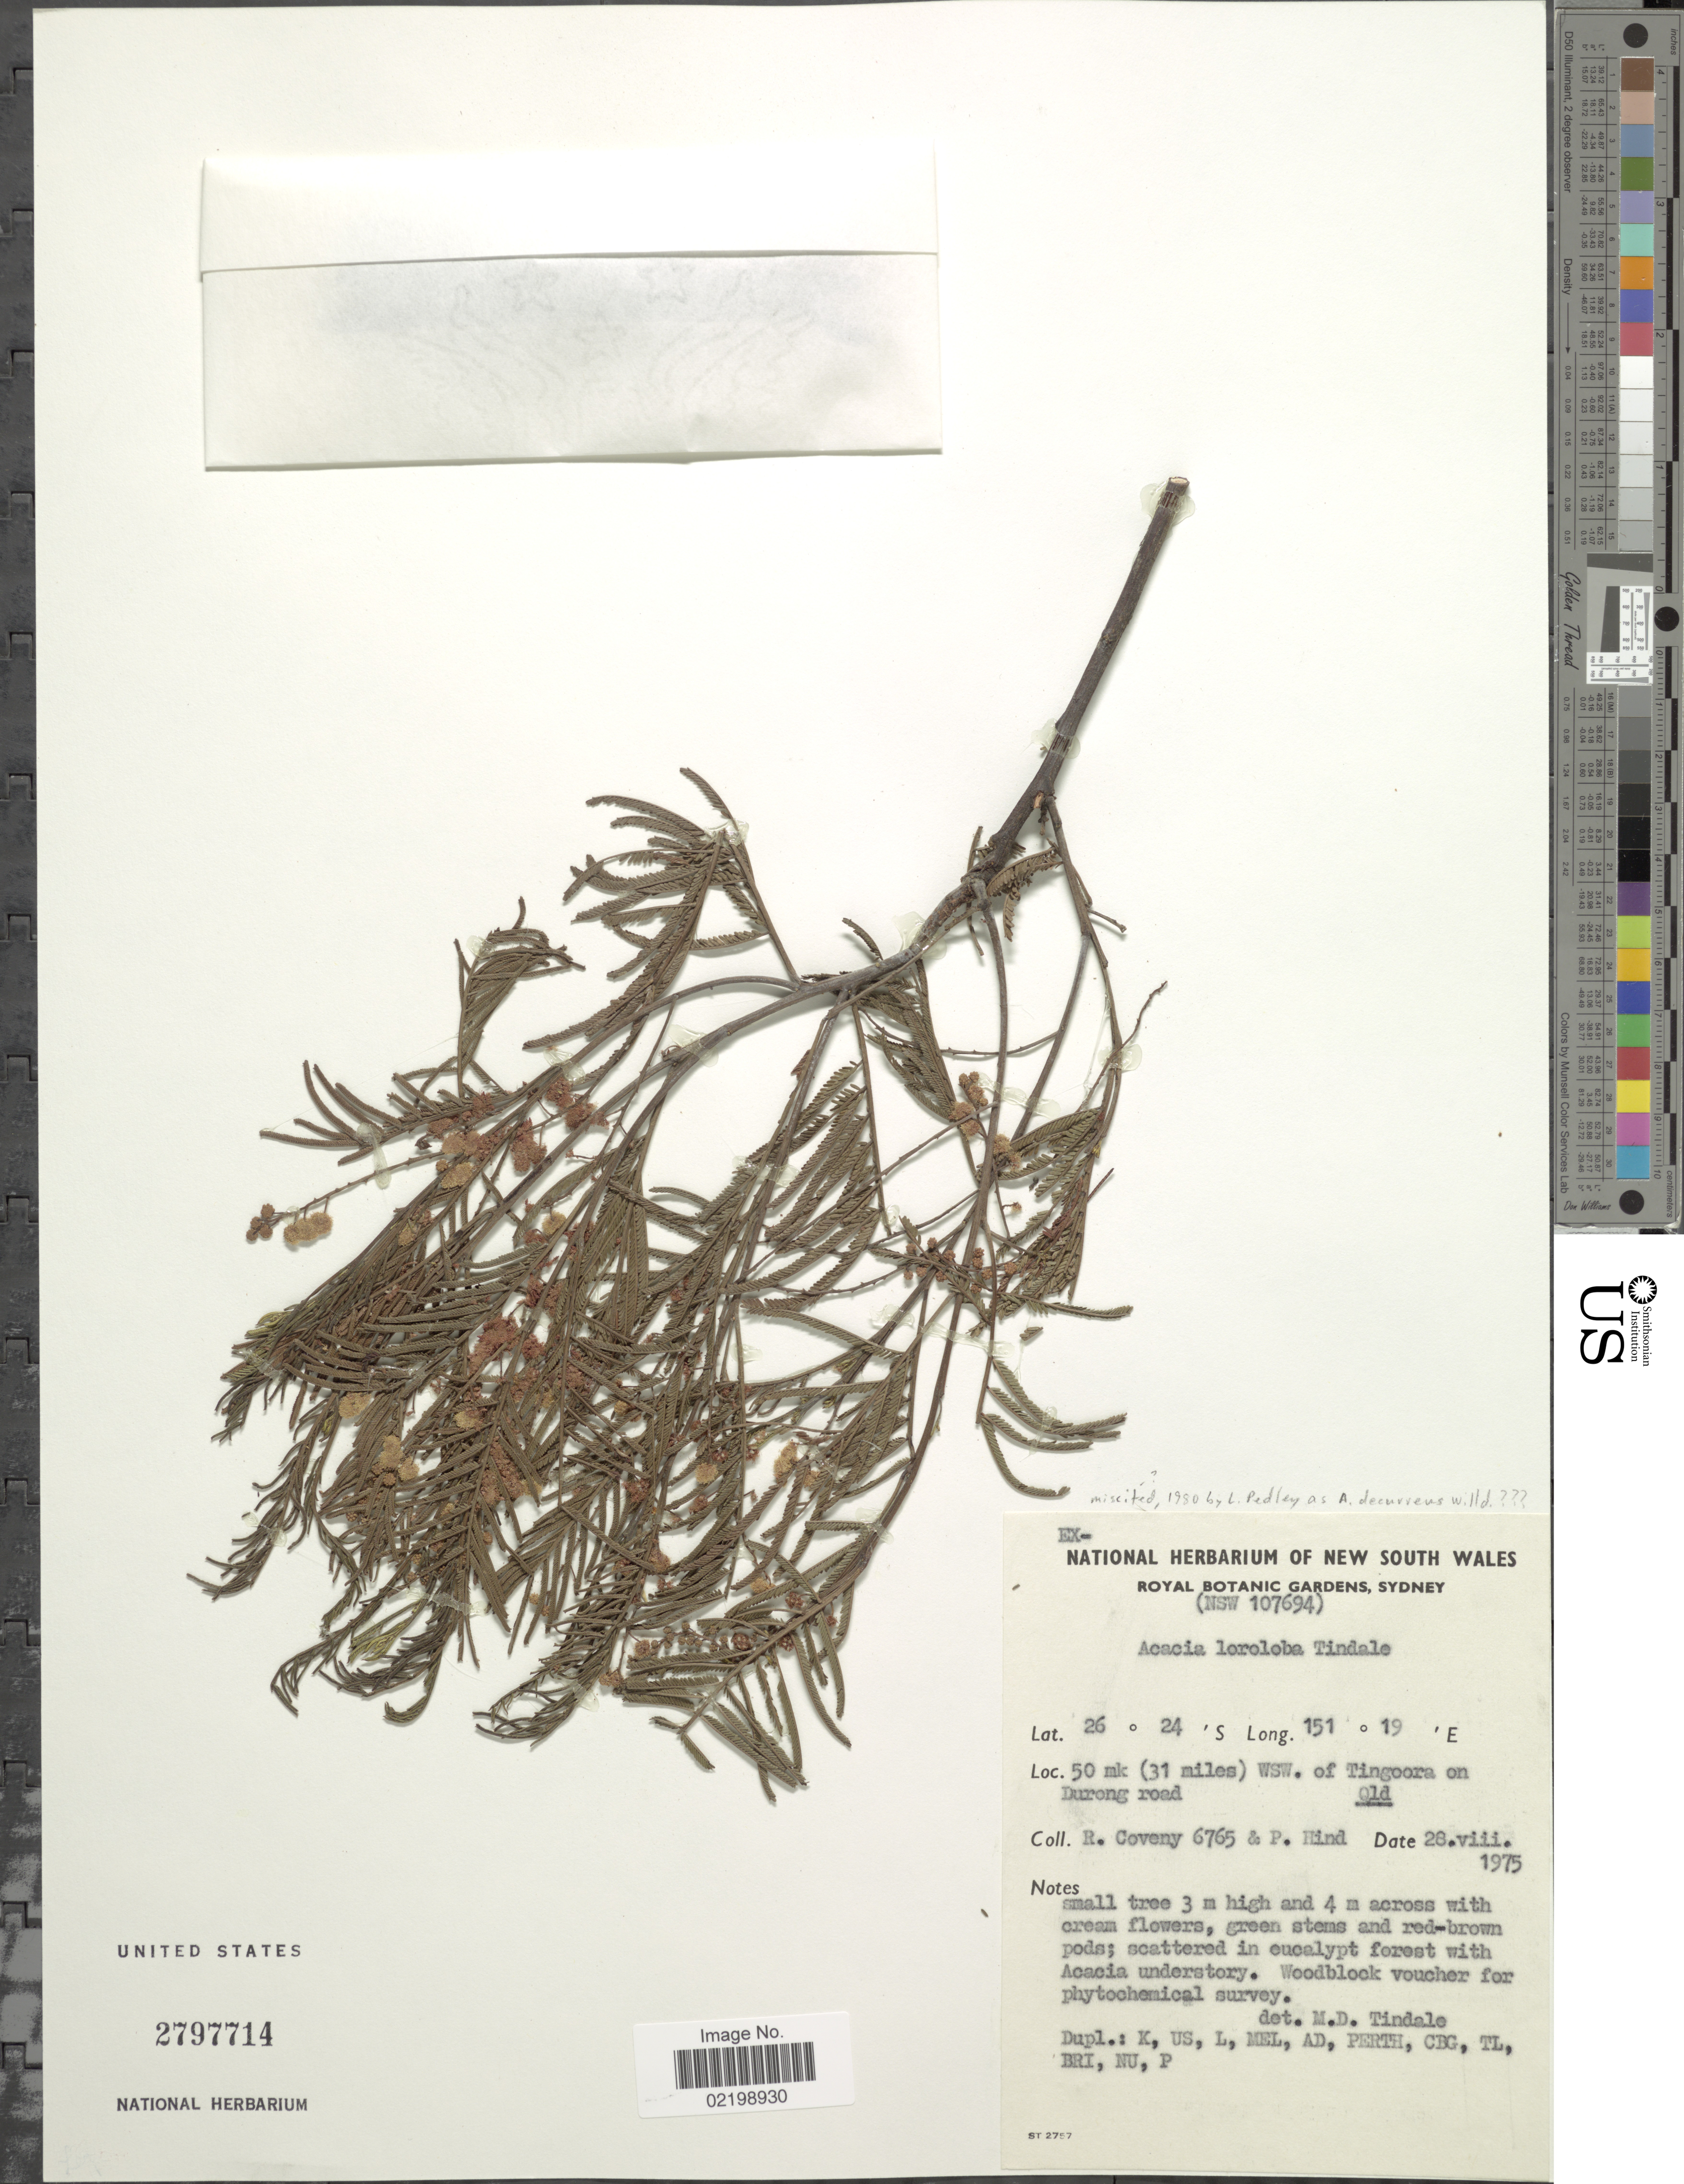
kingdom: Plantae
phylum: Tracheophyta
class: Magnoliopsida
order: Fabales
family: Fabaceae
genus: Acacia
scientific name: Acacia loroloba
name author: Tindale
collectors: R. Coveny & P. Hind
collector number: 6765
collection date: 1975-08-28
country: Australia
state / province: Queensland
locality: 50 km (31 miles) WSW. of Tingoora on Durong road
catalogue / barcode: US 2797714